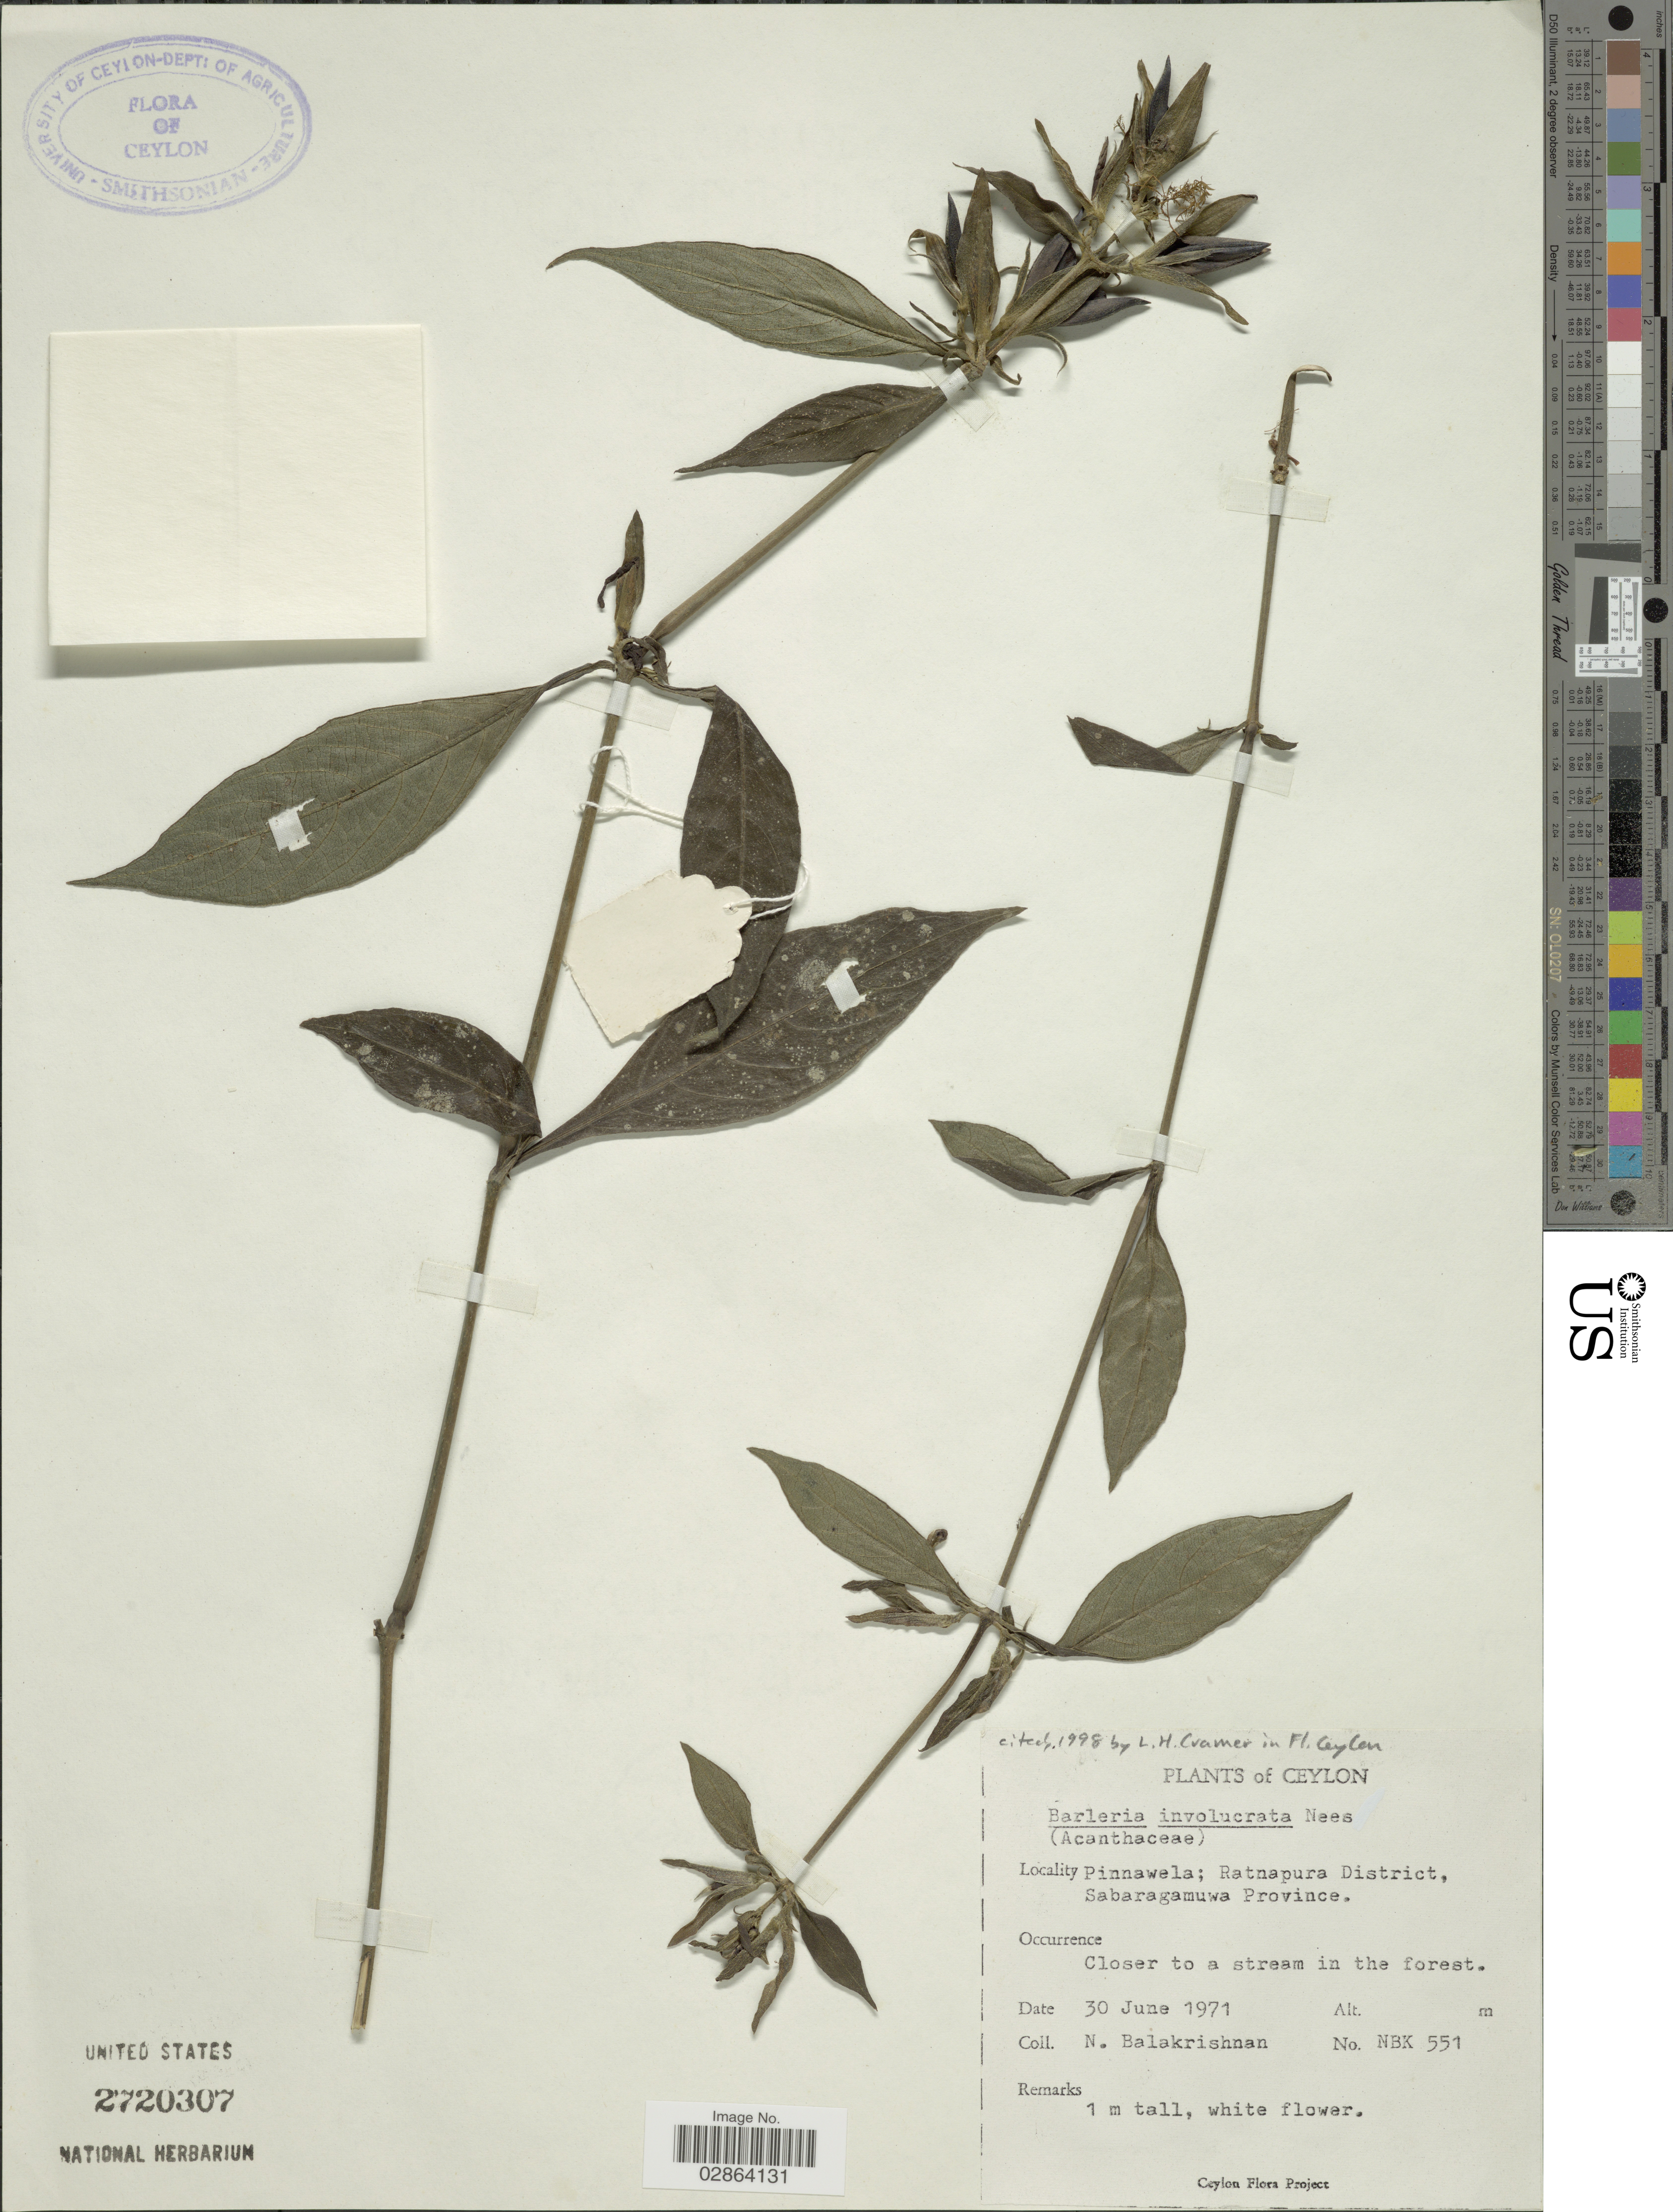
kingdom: Plantae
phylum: Tracheophyta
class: Magnoliopsida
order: Lamiales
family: Acanthaceae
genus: Barleria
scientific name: Barleria involucrata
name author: Nees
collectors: N. Balakrishnan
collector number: NBK 551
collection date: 1971-06-30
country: Sri Lanka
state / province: Sabaragamuwa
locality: Ceylon, Pinnawela; Ratnapura District, Sabaragamuwa Province.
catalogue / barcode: US 2720307